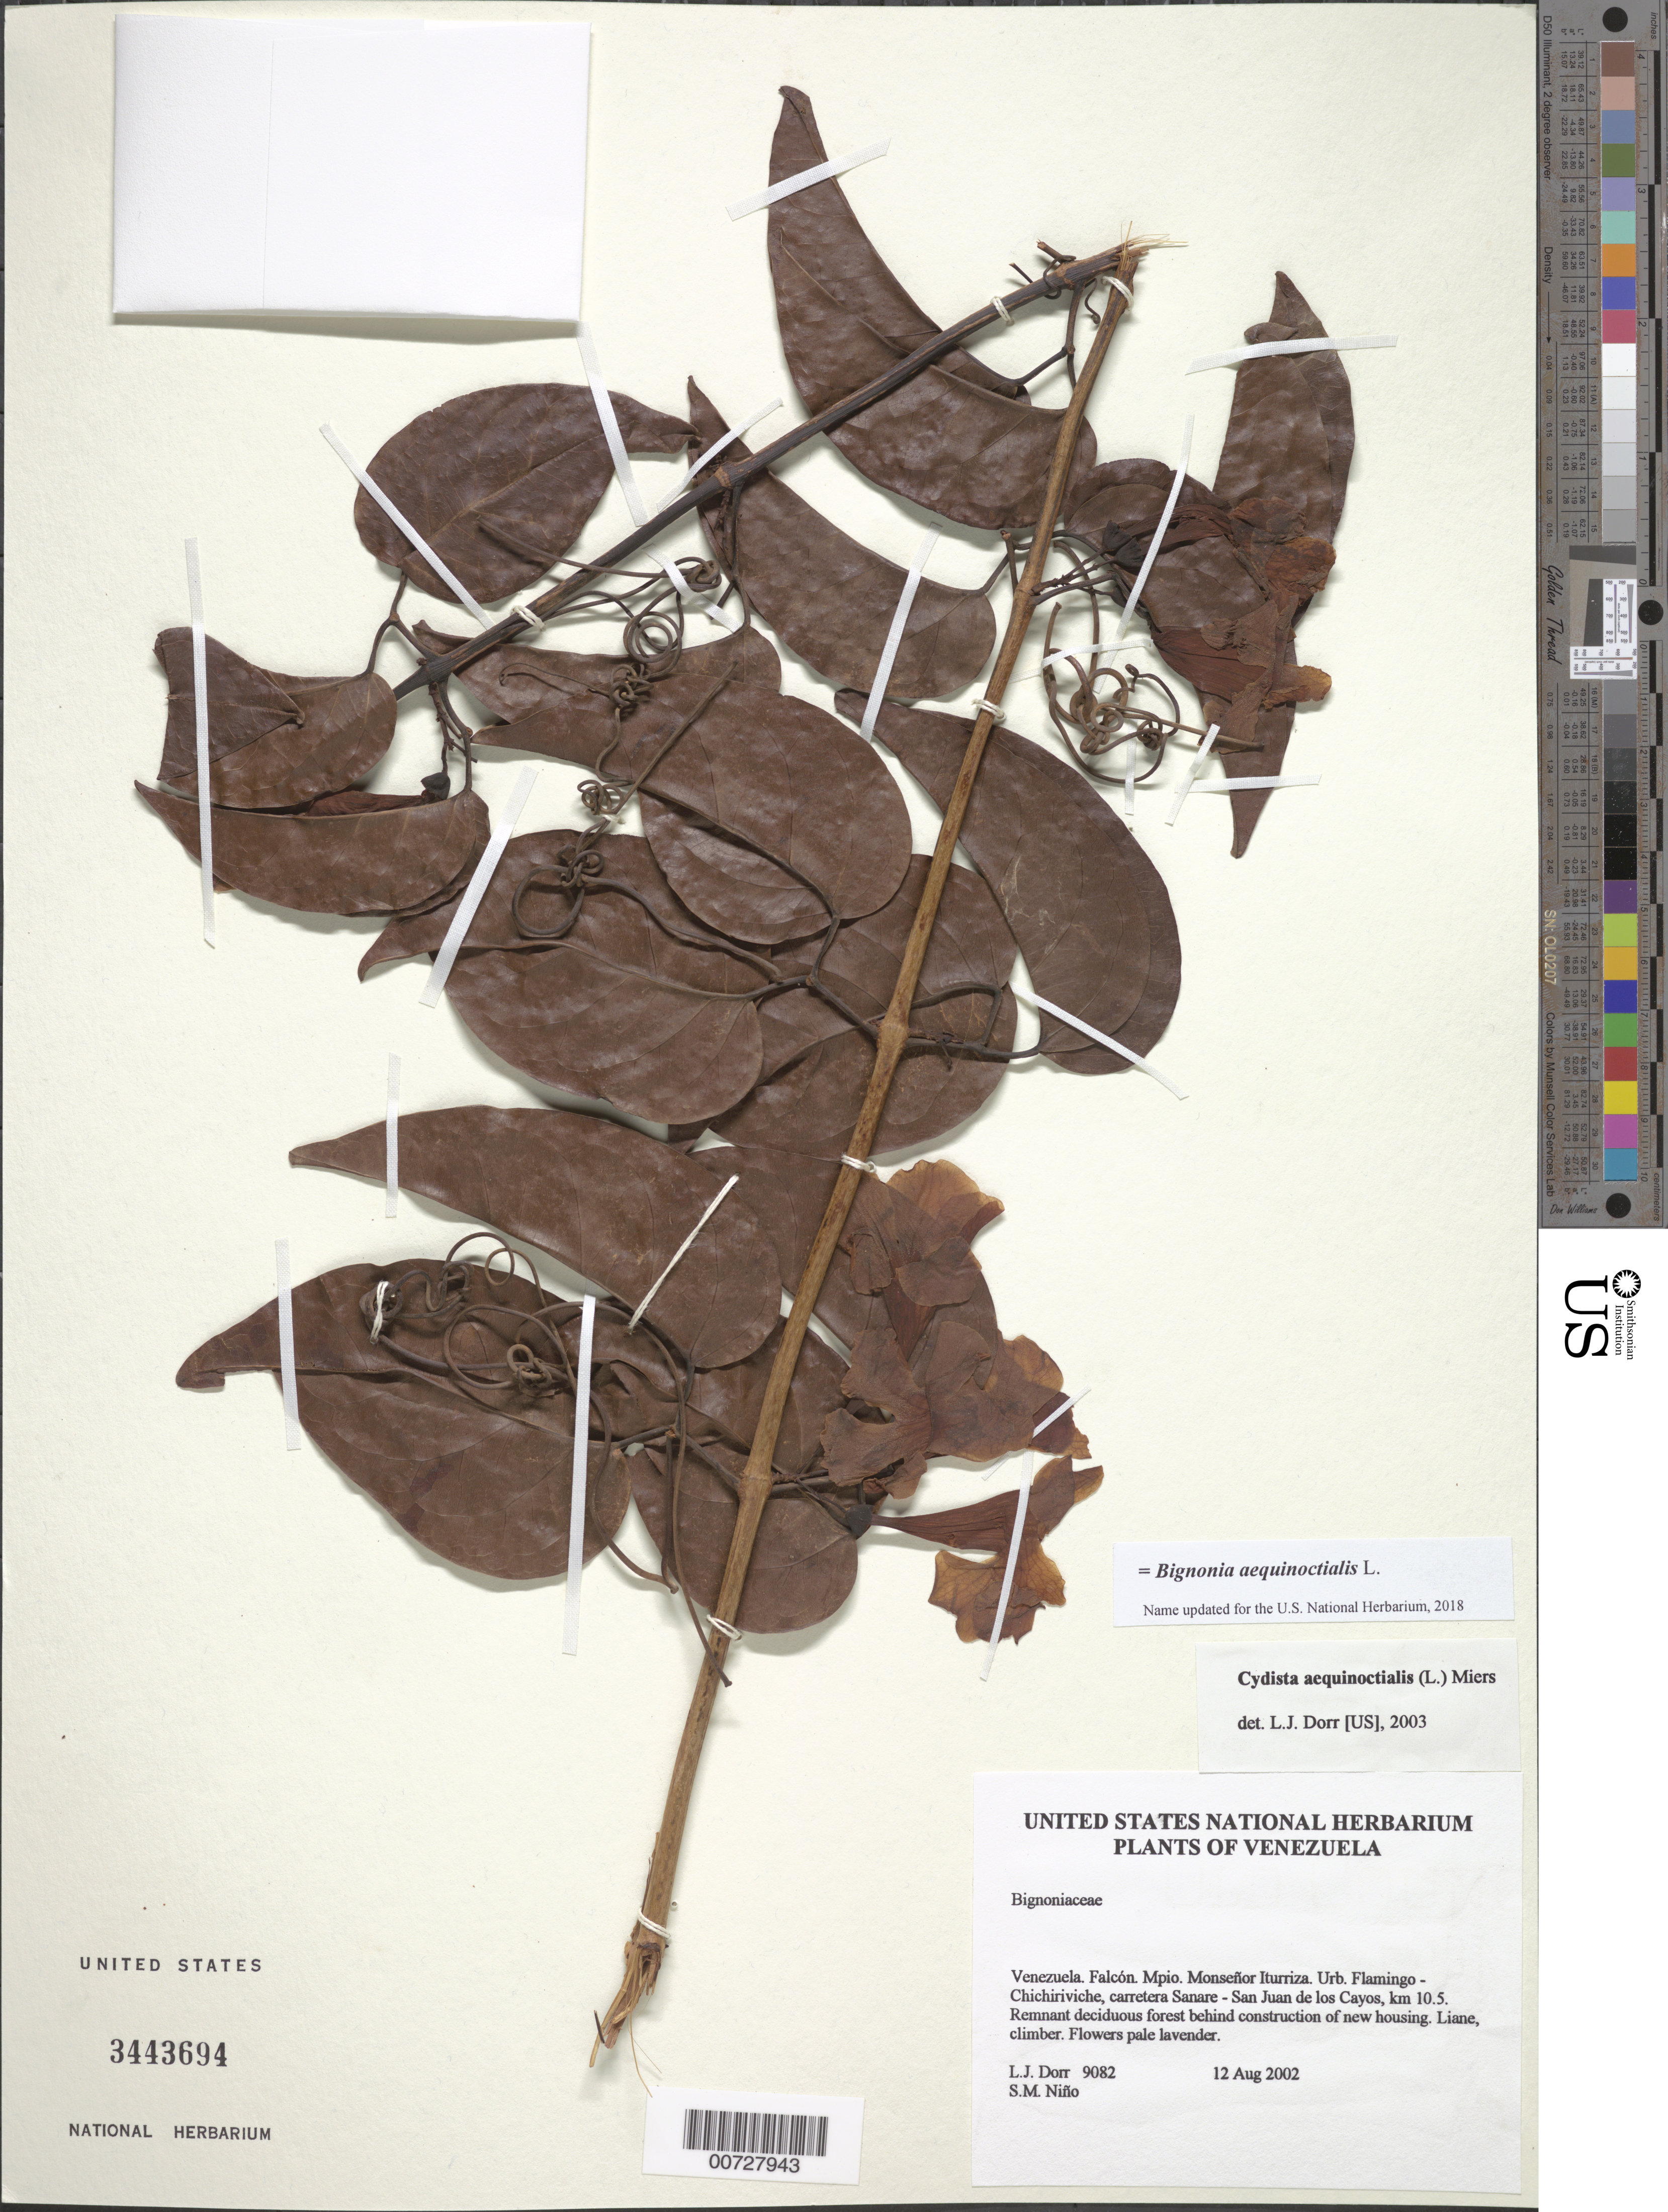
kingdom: Plantae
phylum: Tracheophyta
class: Magnoliopsida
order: Lamiales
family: Bignoniaceae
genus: Bignonia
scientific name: Bignonia aequinoctialis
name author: L.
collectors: L. J. Dorr & S. M. Niño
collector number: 9082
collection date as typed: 12 Aug 2002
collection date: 2002-08-12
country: Venezuela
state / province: Falcón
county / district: Monseñor Iturriza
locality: Urb. Flamingo-Chichiriviche, carretera Sanare-San Juan de los Cayos, km 10.5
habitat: Remnant deciduous forest behind construction of new housing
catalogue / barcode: US 3443694